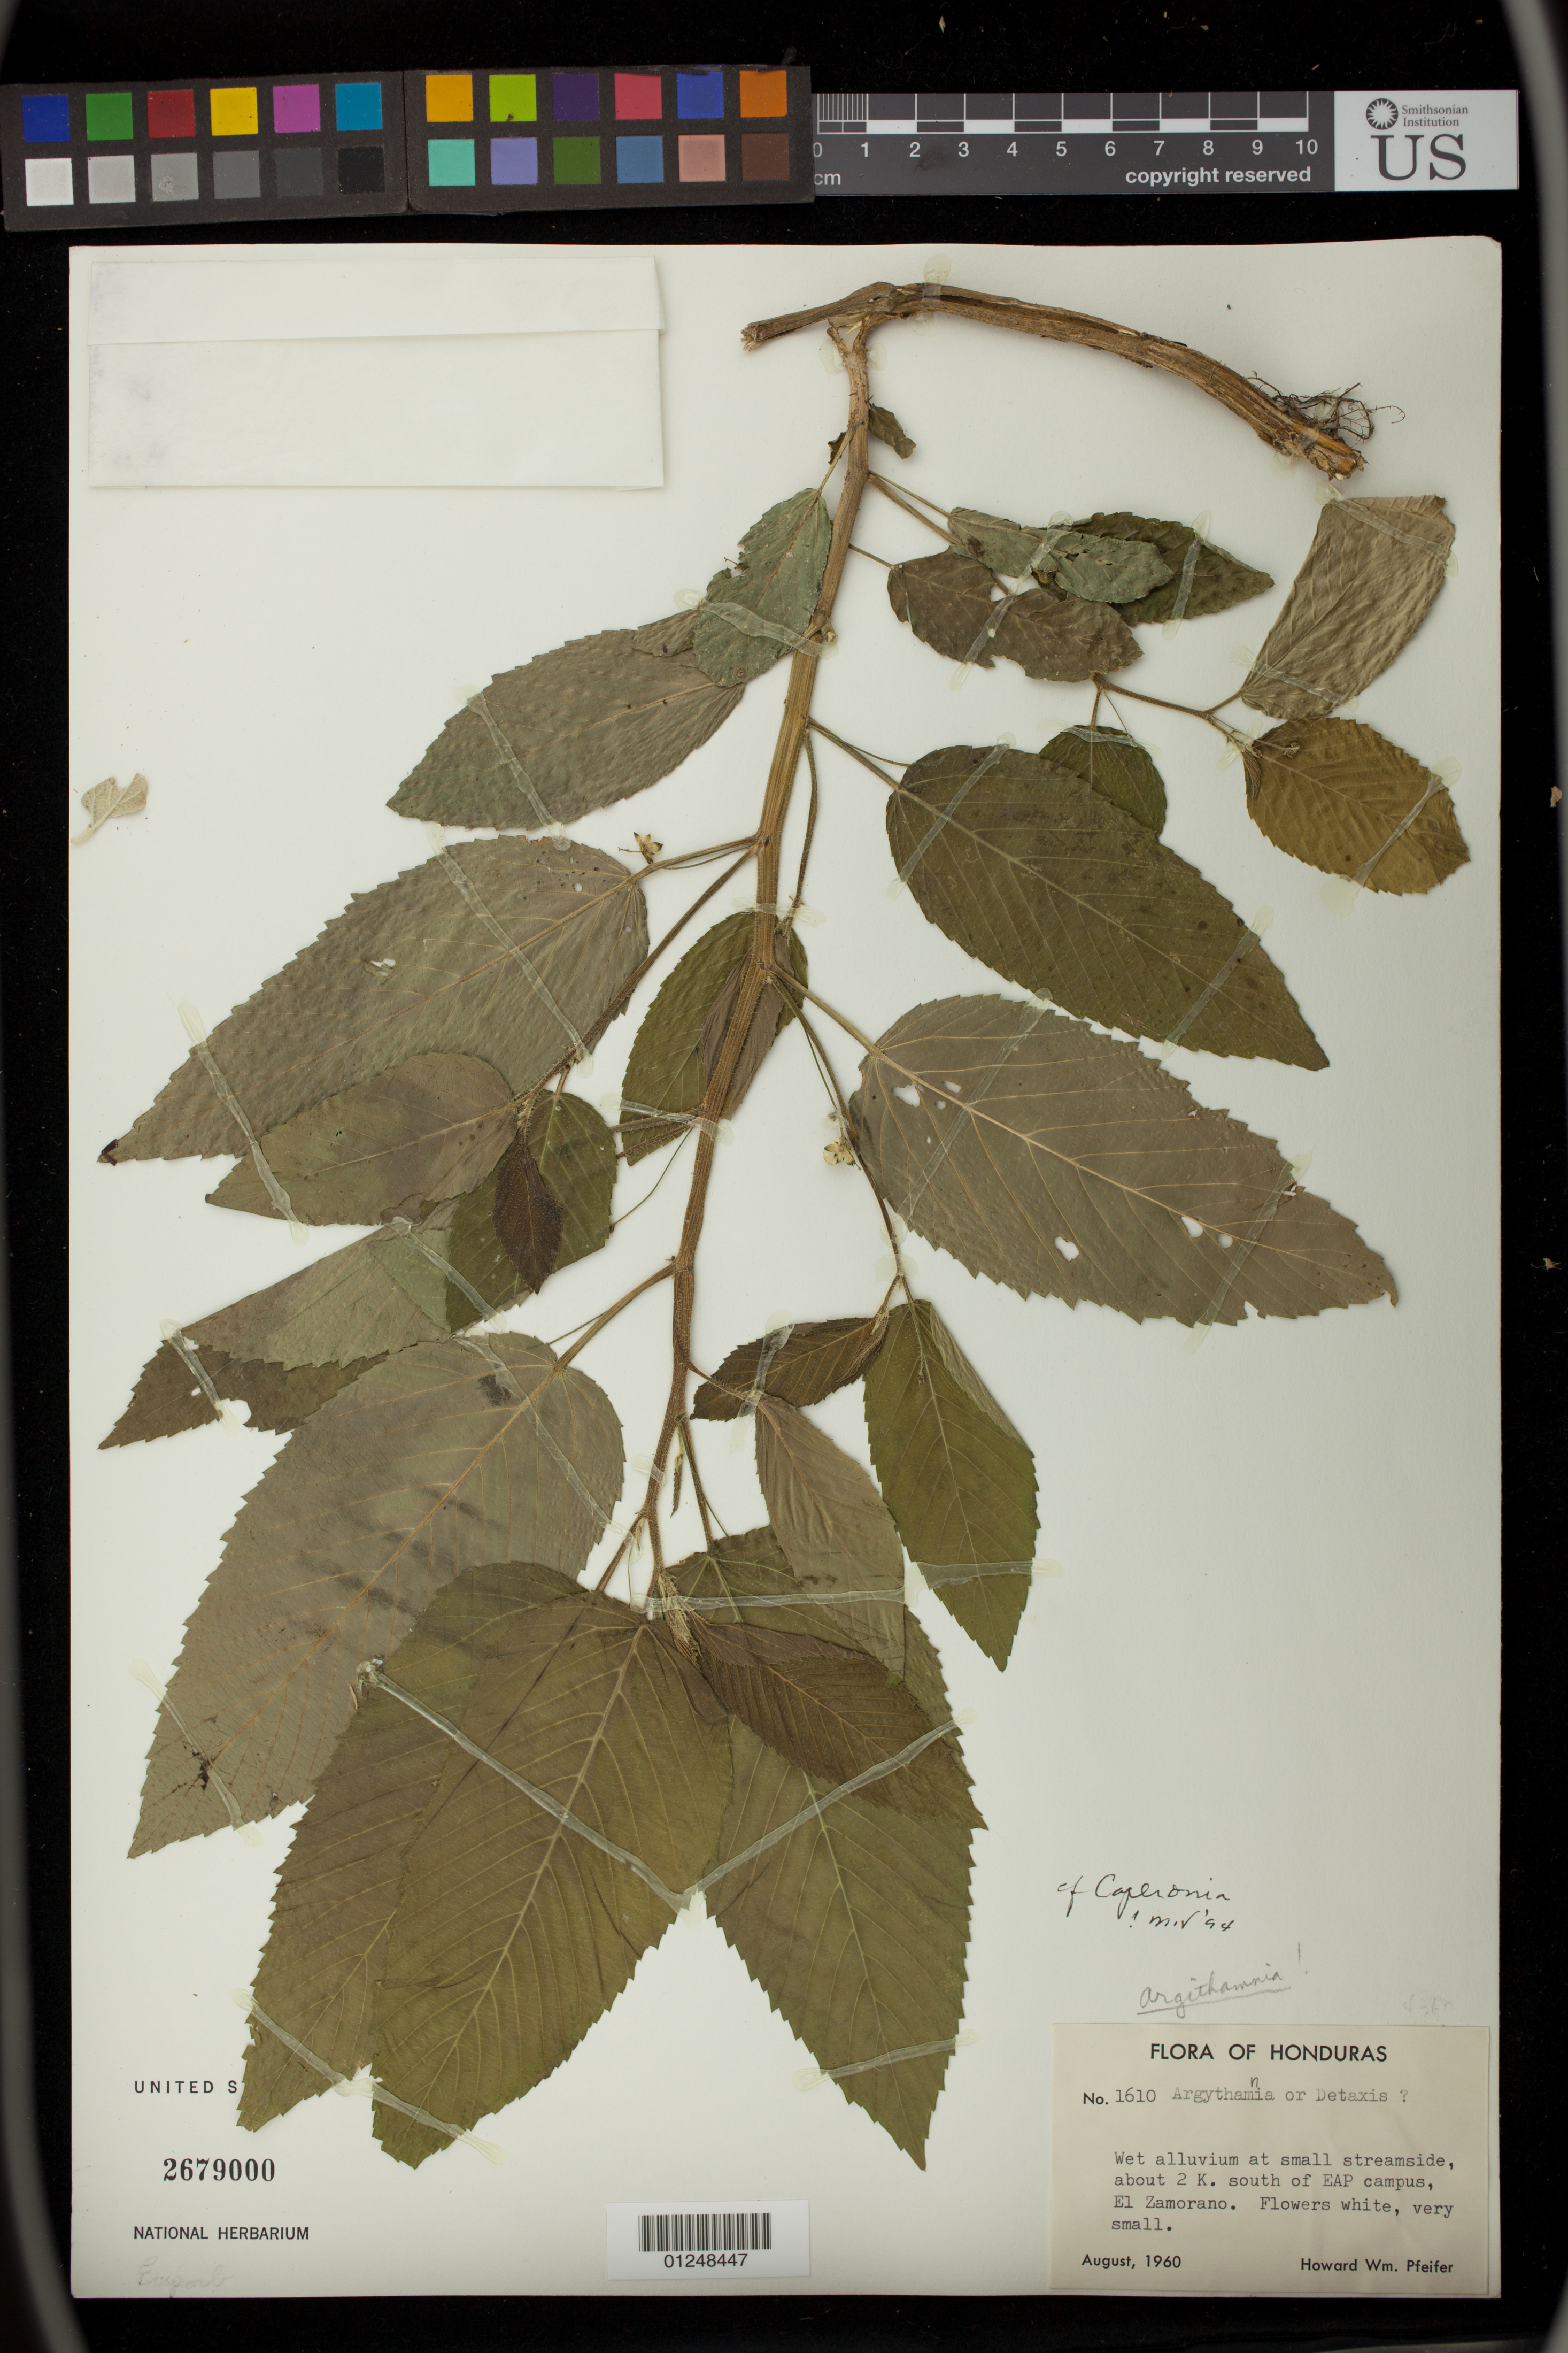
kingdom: Plantae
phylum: Tracheophyta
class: Magnoliopsida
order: Malpighiales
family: Euphorbiaceae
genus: Caperonia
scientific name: Caperonia castaneifolia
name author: (L.) A. St.-Hil.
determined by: Külkamp, Josimar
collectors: H. W. Pfeifer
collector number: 1610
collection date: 1960-08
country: Honduras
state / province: El Paraíso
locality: at small streamside, about 2 K. south of EAP campus, El Zamorano.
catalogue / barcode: US 2679000